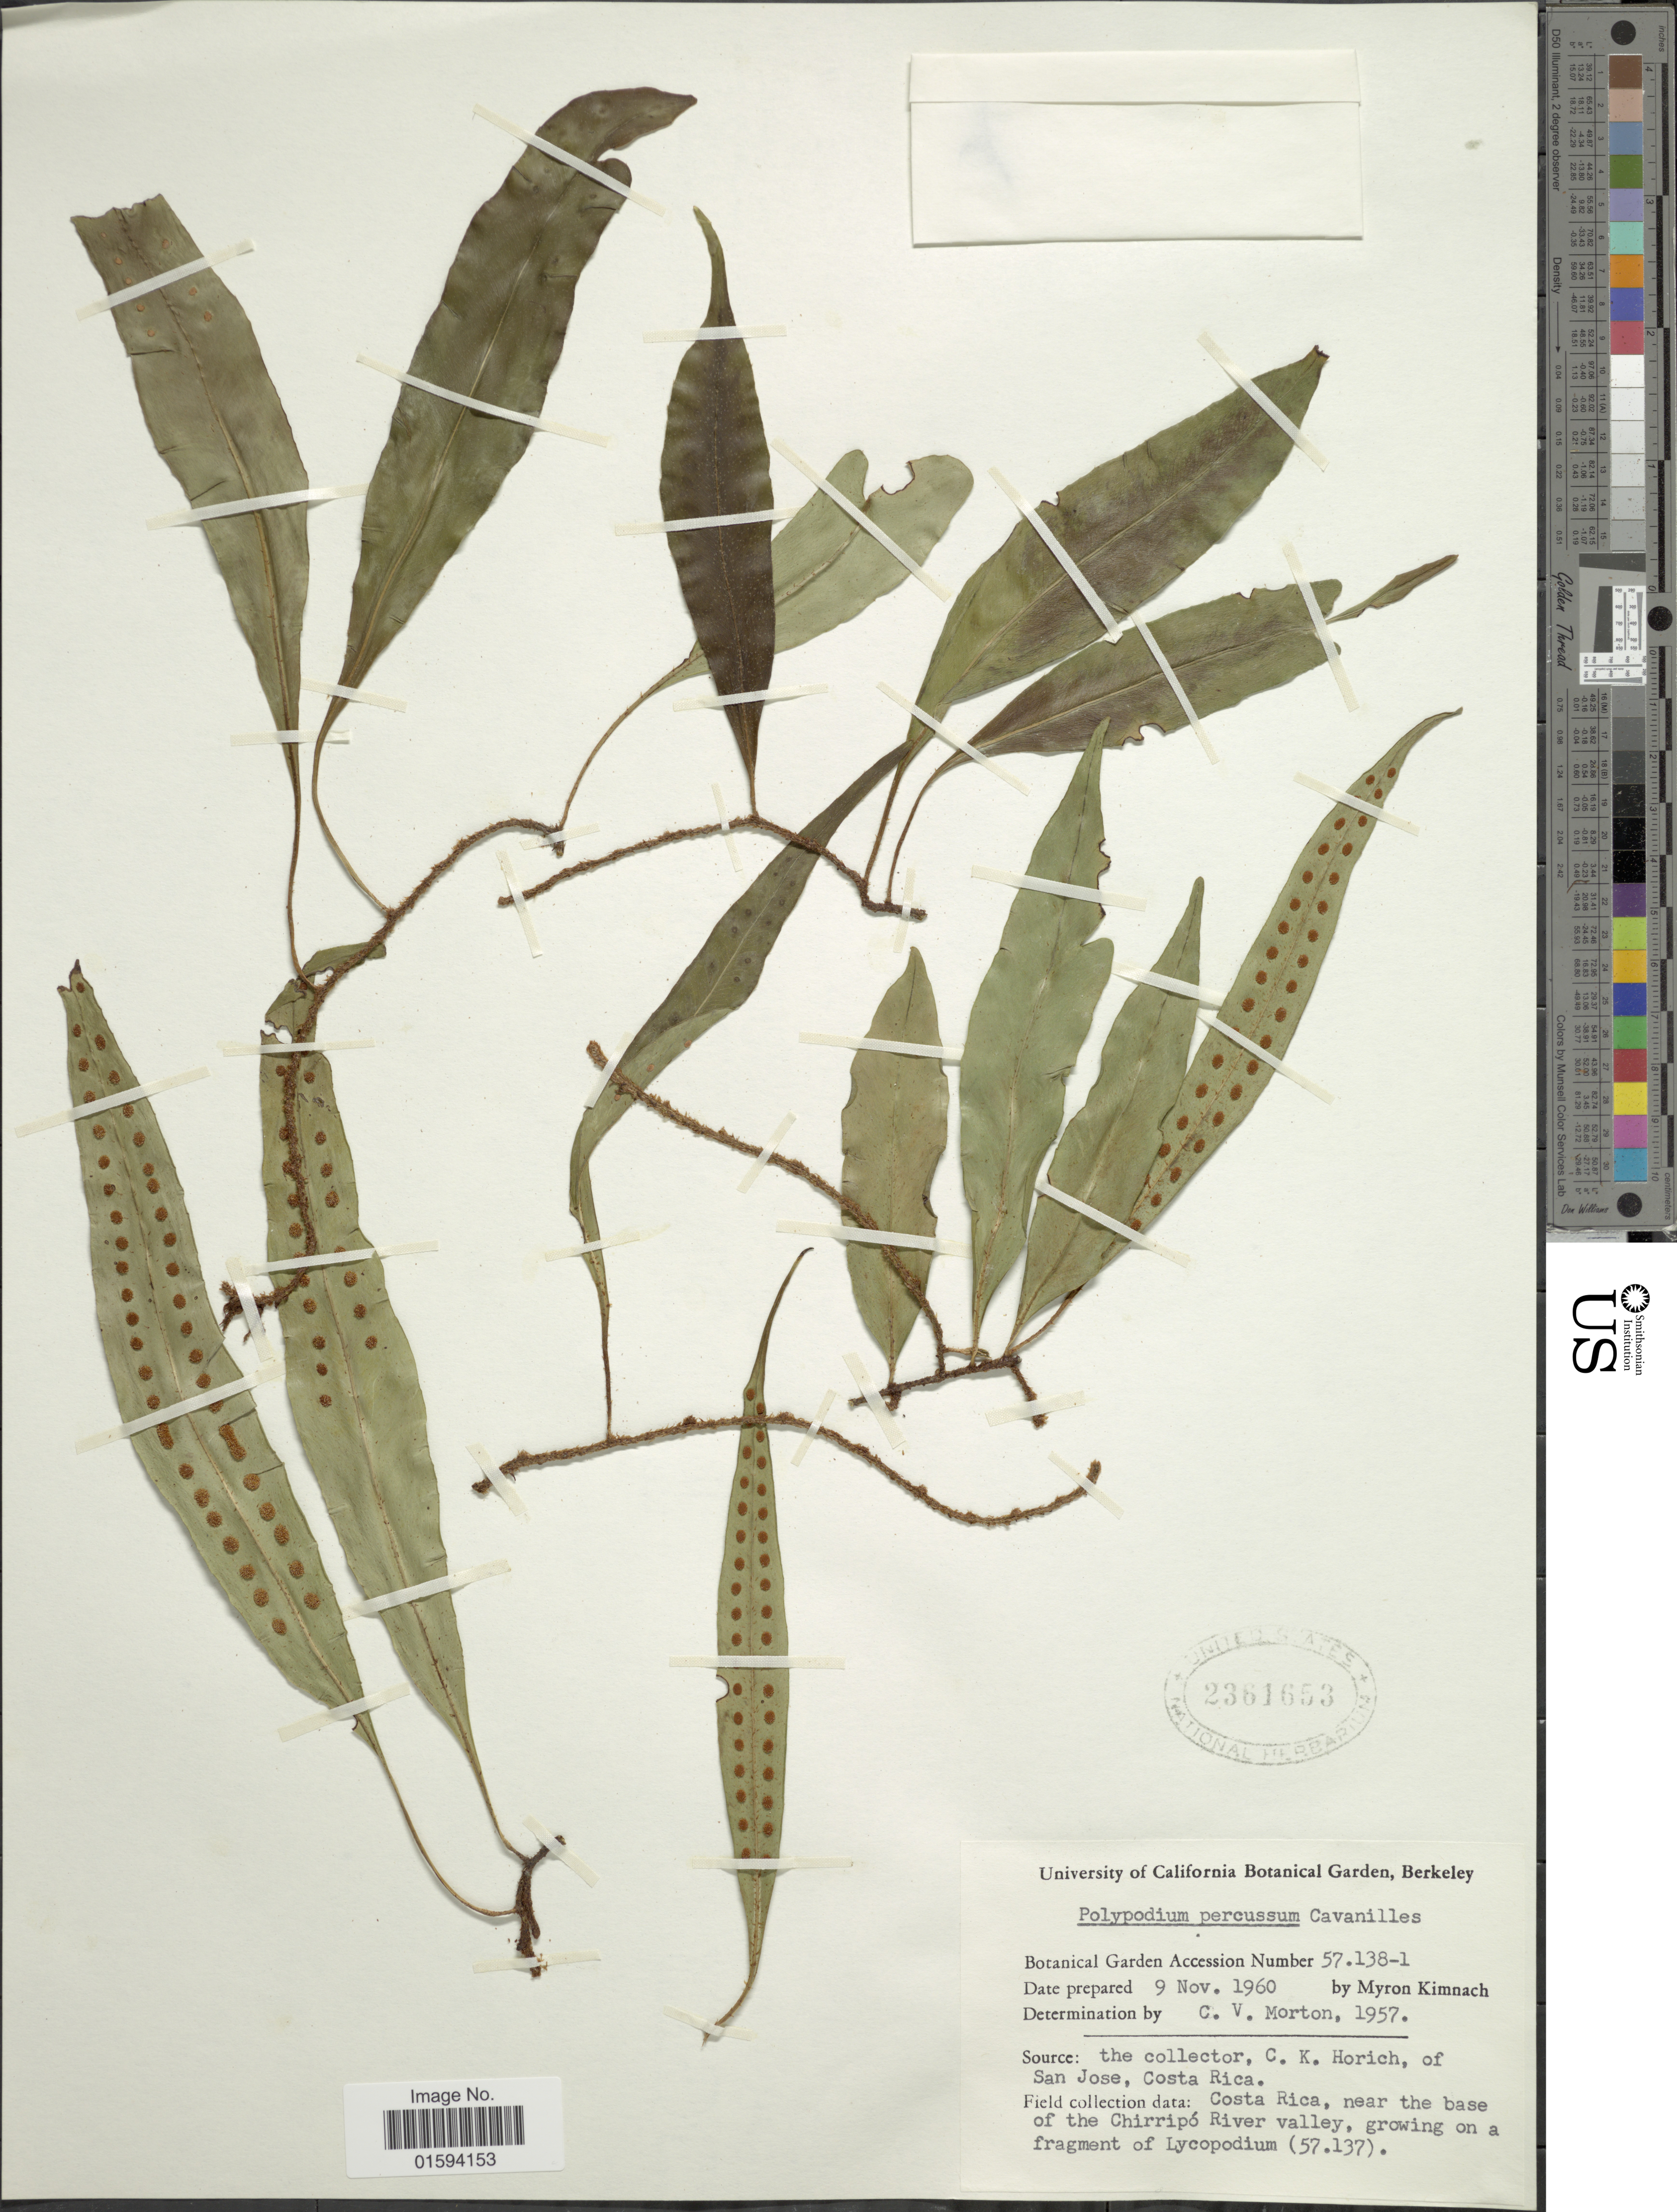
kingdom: Plantae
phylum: Tracheophyta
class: Polypodiopsida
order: Polypodiales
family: Polypodiaceae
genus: Polypodium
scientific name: Polypodium percussum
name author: Cav.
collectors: M. W. Kimnach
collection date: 1960-11-09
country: United States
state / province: California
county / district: Alameda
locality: University of California Botanical Garden, Berkeley, Botanical Garden Accession Number 57.138-1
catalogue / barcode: US 2361653